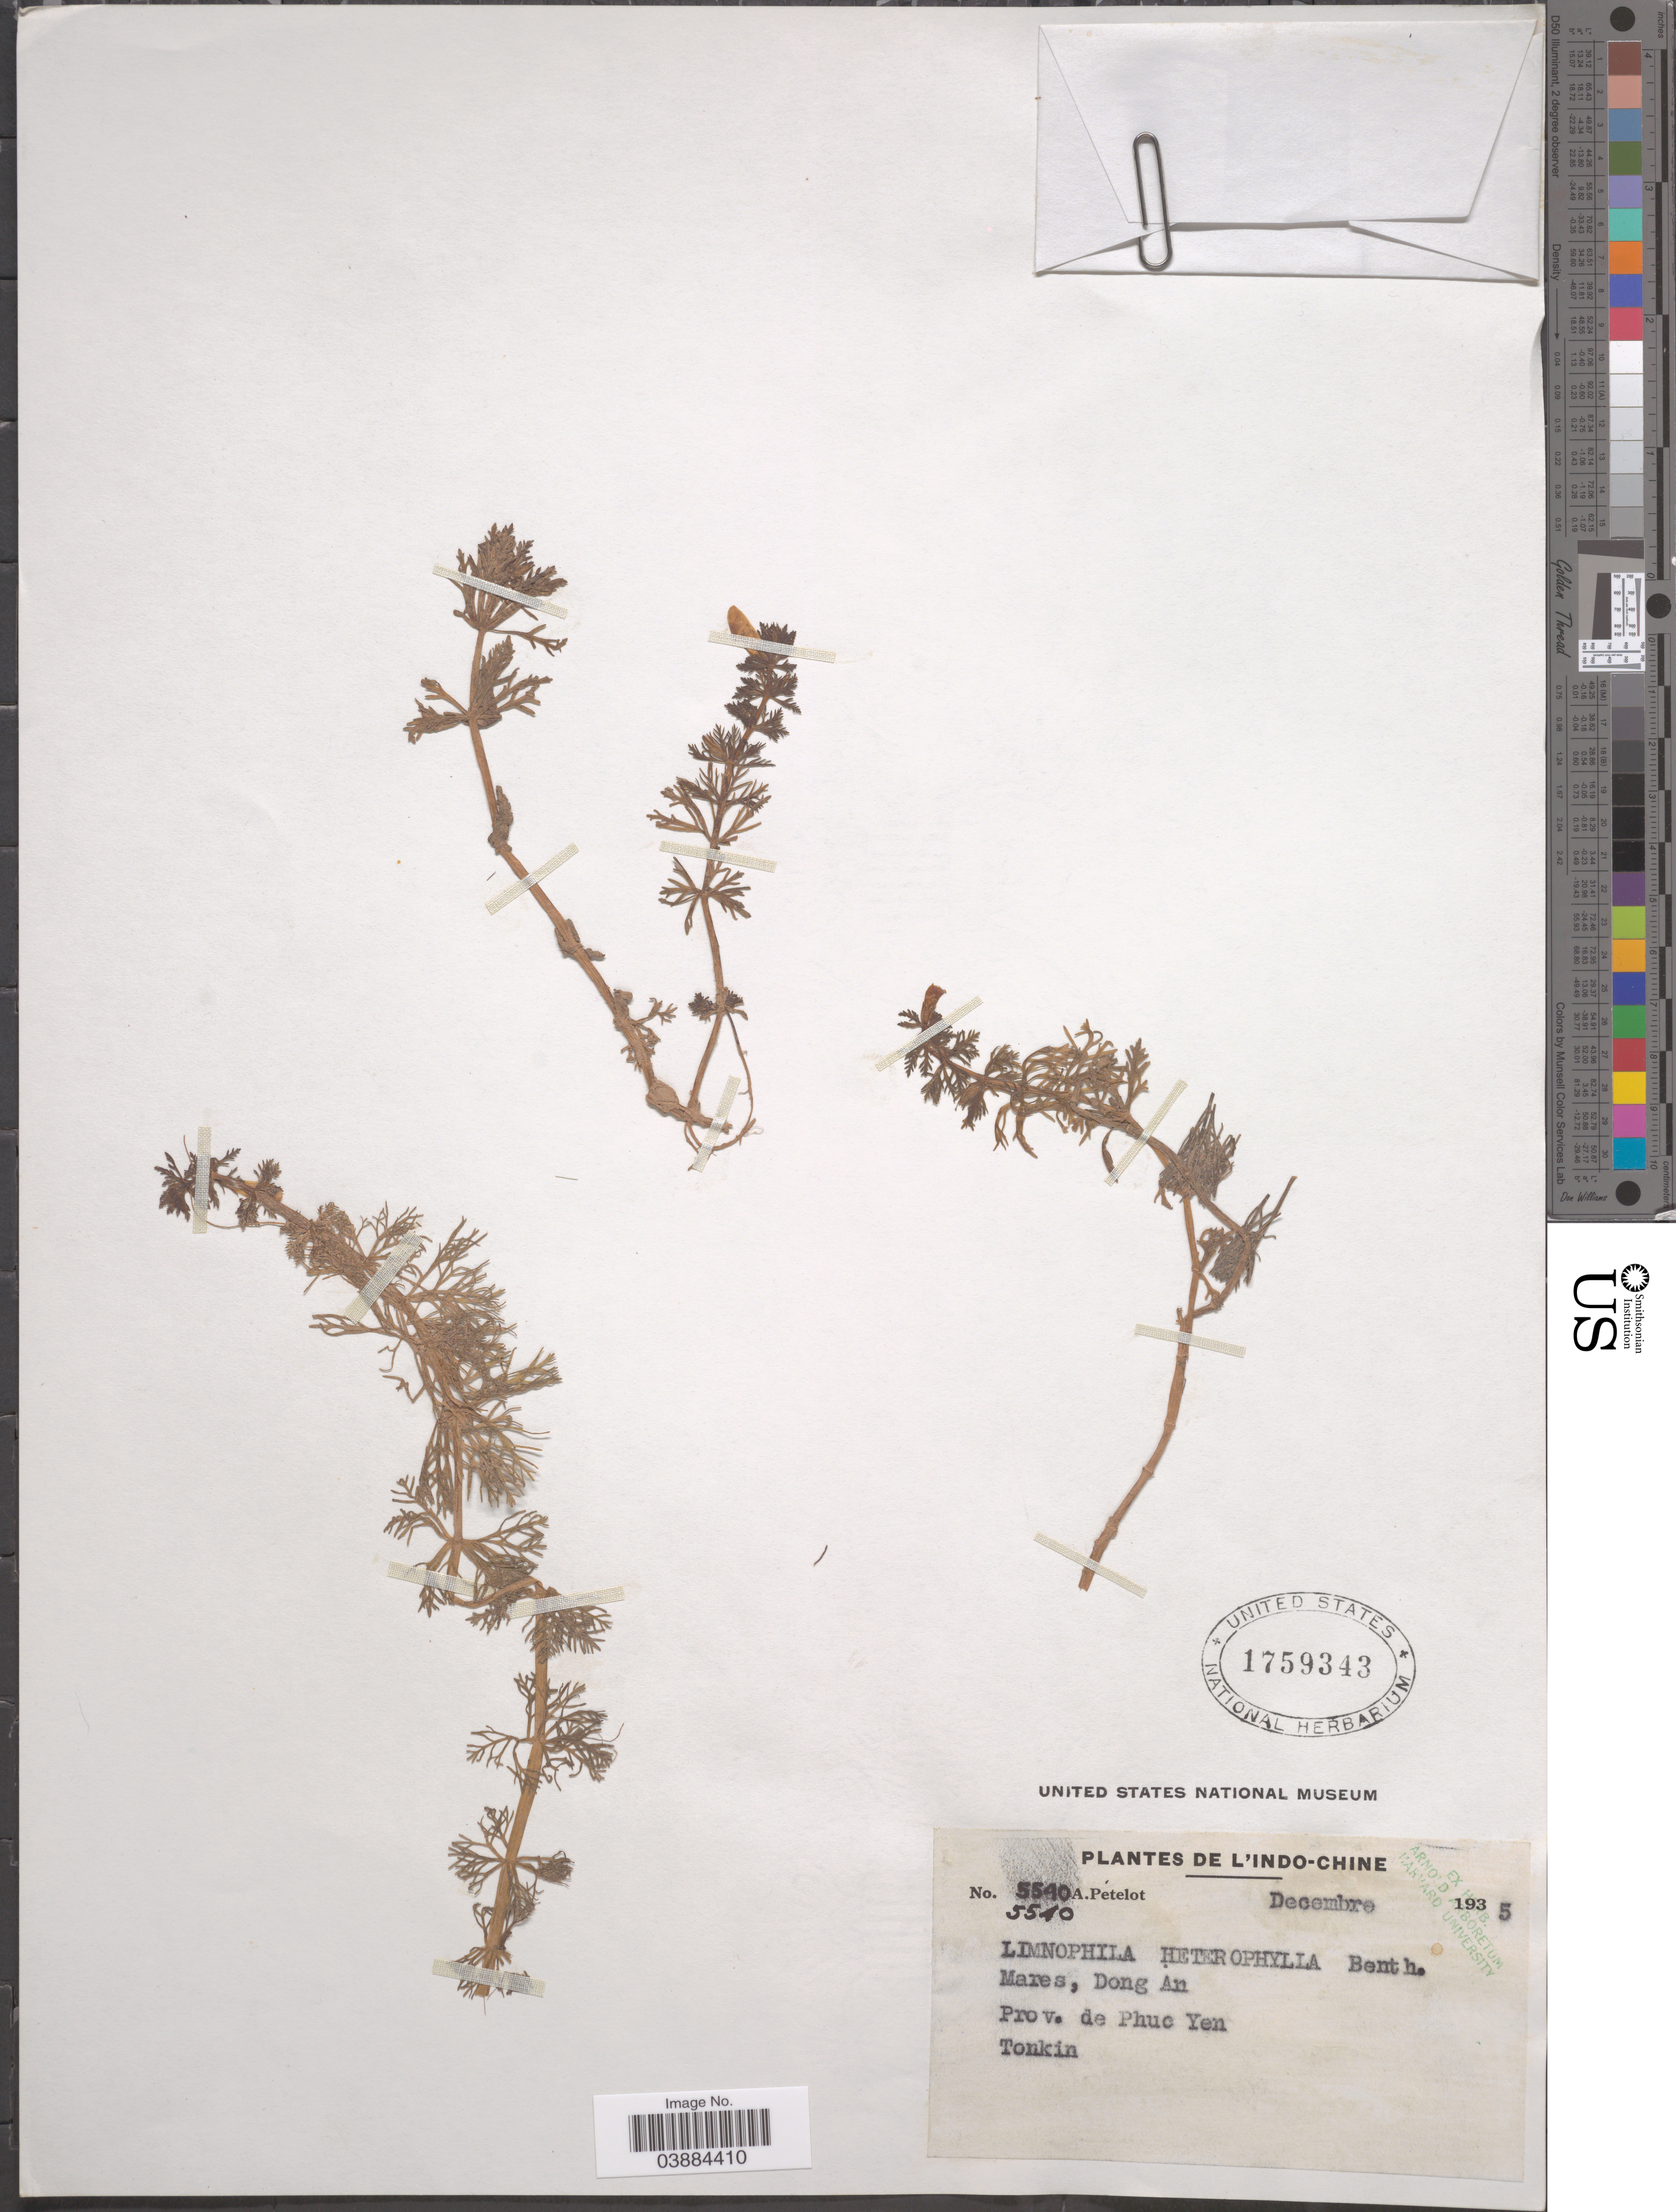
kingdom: Plantae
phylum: Tracheophyta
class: Magnoliopsida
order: Lamiales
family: Plantaginaceae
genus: Limnophila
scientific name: Limnophila heterophylla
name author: (Roxb.) Benth.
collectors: A. Petelot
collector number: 5540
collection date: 1935-12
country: Vietnam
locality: L'Indo-Chine. Mares, Dong An. Prov. de Phuc Yen. Tonkin.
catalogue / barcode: US 1759343